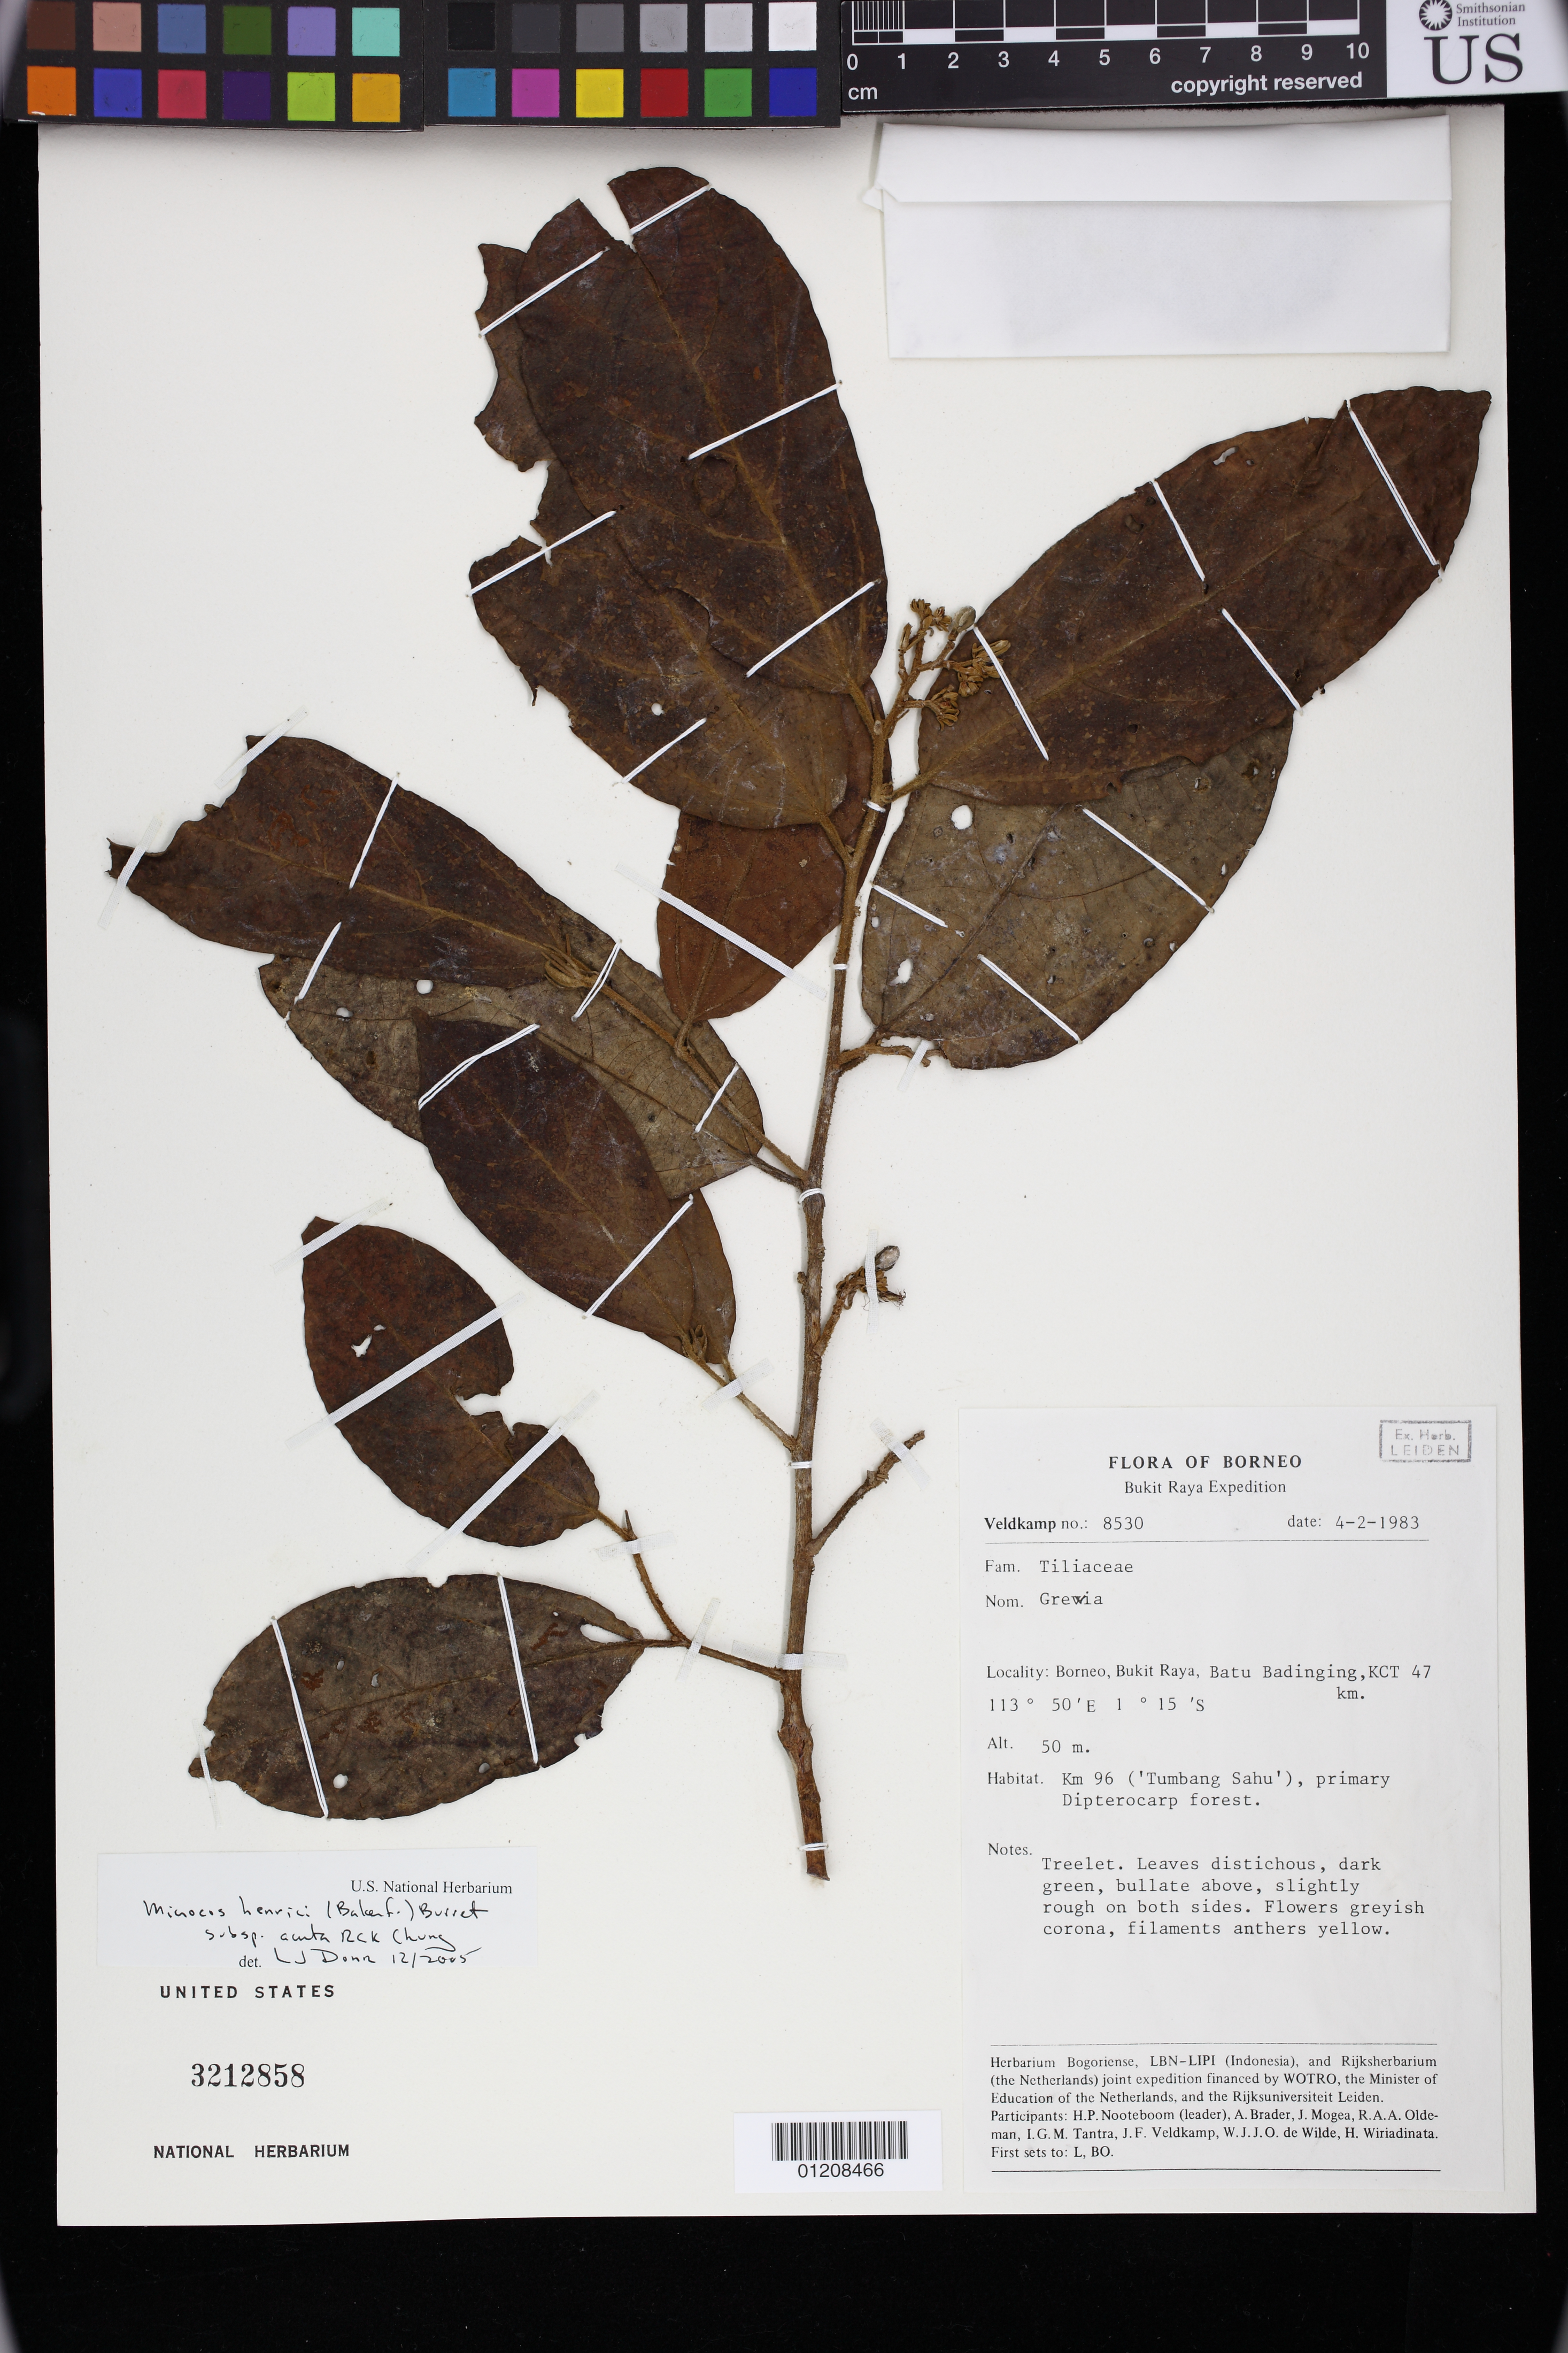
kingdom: Plantae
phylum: Tracheophyta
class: Magnoliopsida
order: Malvales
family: Malvaceae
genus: Microcos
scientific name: Microcos henrici subsp. acuta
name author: R.C.K. Chung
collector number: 8530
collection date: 1983-04-02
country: Indonesia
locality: Borneo, Bukit Raya, Batu Badinging, KCT 47 km. Km 96 ('Tumbang Sahu'), primary Dipterocarp forest.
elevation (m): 50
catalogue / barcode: US 3212858